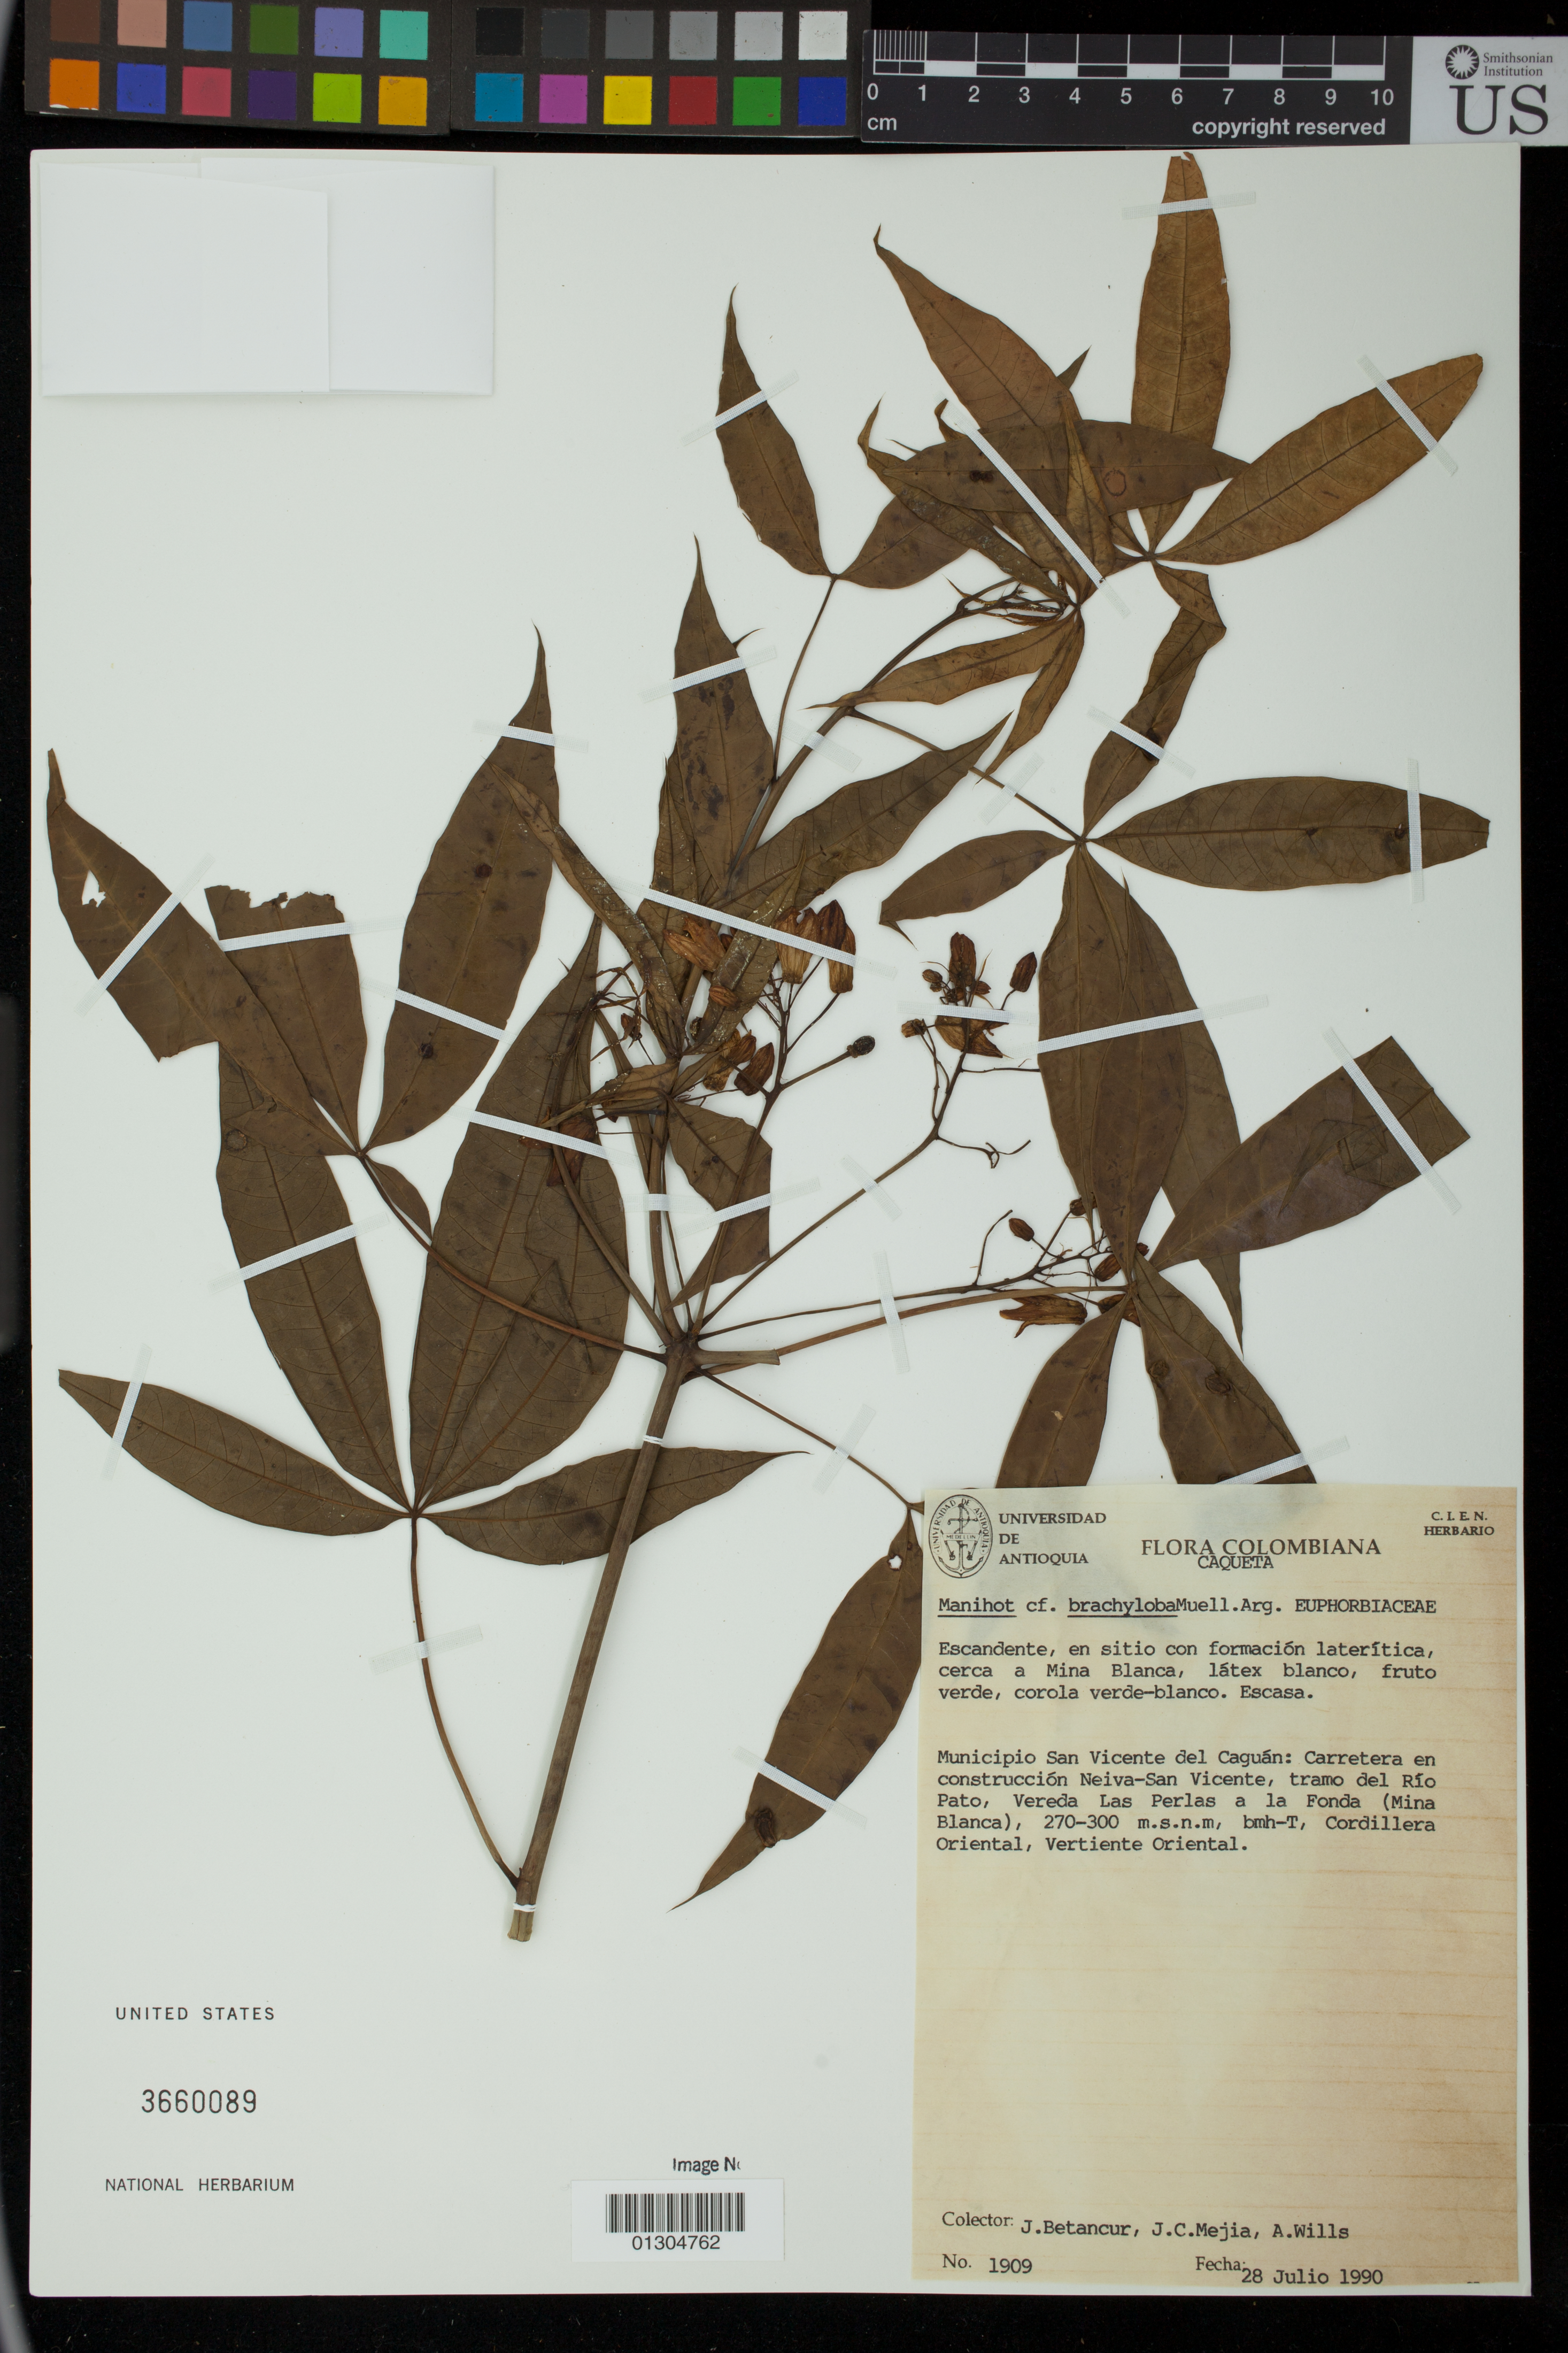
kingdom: Plantae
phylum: Tracheophyta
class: Magnoliopsida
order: Malpighiales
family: Euphorbiaceae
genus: Manihot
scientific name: Manihot brachyloba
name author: Müll. Arg.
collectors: J. Betancur, J. C. Mejia & A. Wills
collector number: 1909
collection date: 1990-07-28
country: Colombia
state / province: Caqueta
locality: Municipio San Vicente del Caguan: Carretera en construccion Neiva-San Vicente, tramo del Rio Pato, Vereda Las Perlas a la Fonda (Mina Blanca), 270-300 m.s.n.m, bmh-H, Cordillera Oriental, Vertiente Oriental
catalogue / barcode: US 3660089